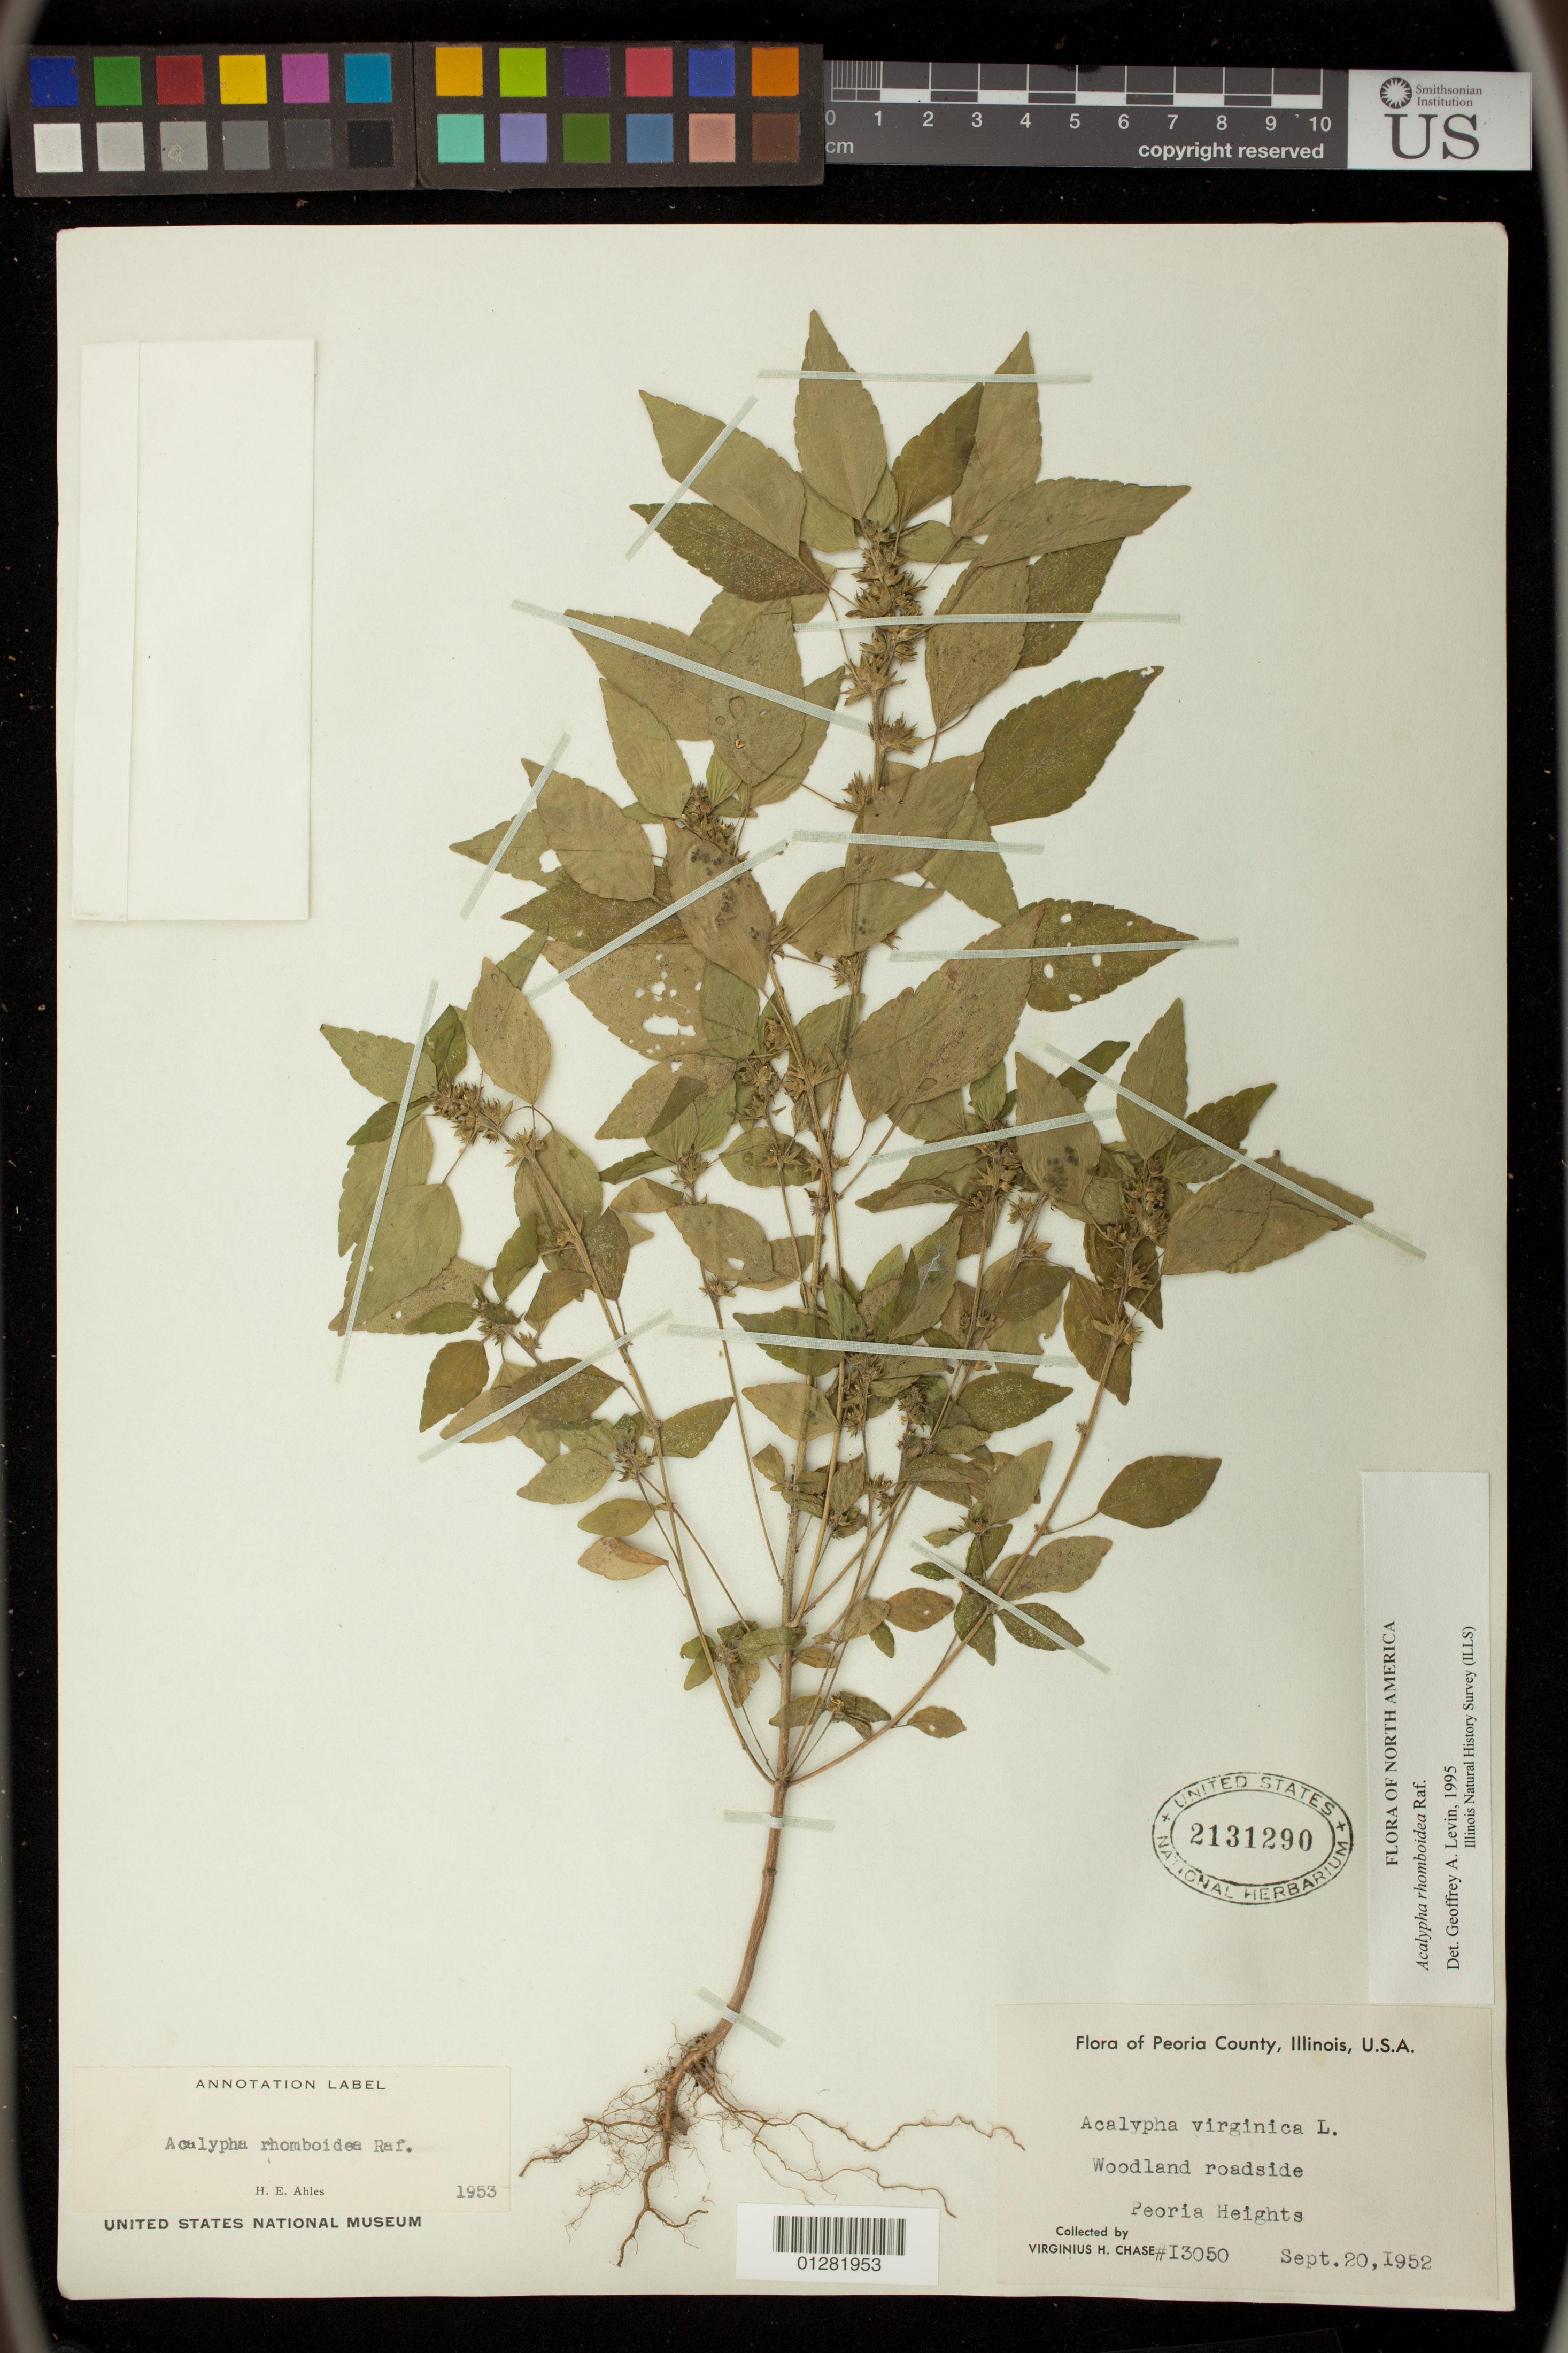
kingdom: Plantae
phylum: Tracheophyta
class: Magnoliopsida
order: Malpighiales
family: Euphorbiaceae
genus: Acalypha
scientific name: Acalypha rhomboidea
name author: Raf.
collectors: V. H. Chase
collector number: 13050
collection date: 1952-09-20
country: United States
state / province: Illinois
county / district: Peoria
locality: Peoria Heights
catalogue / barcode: US 2131290